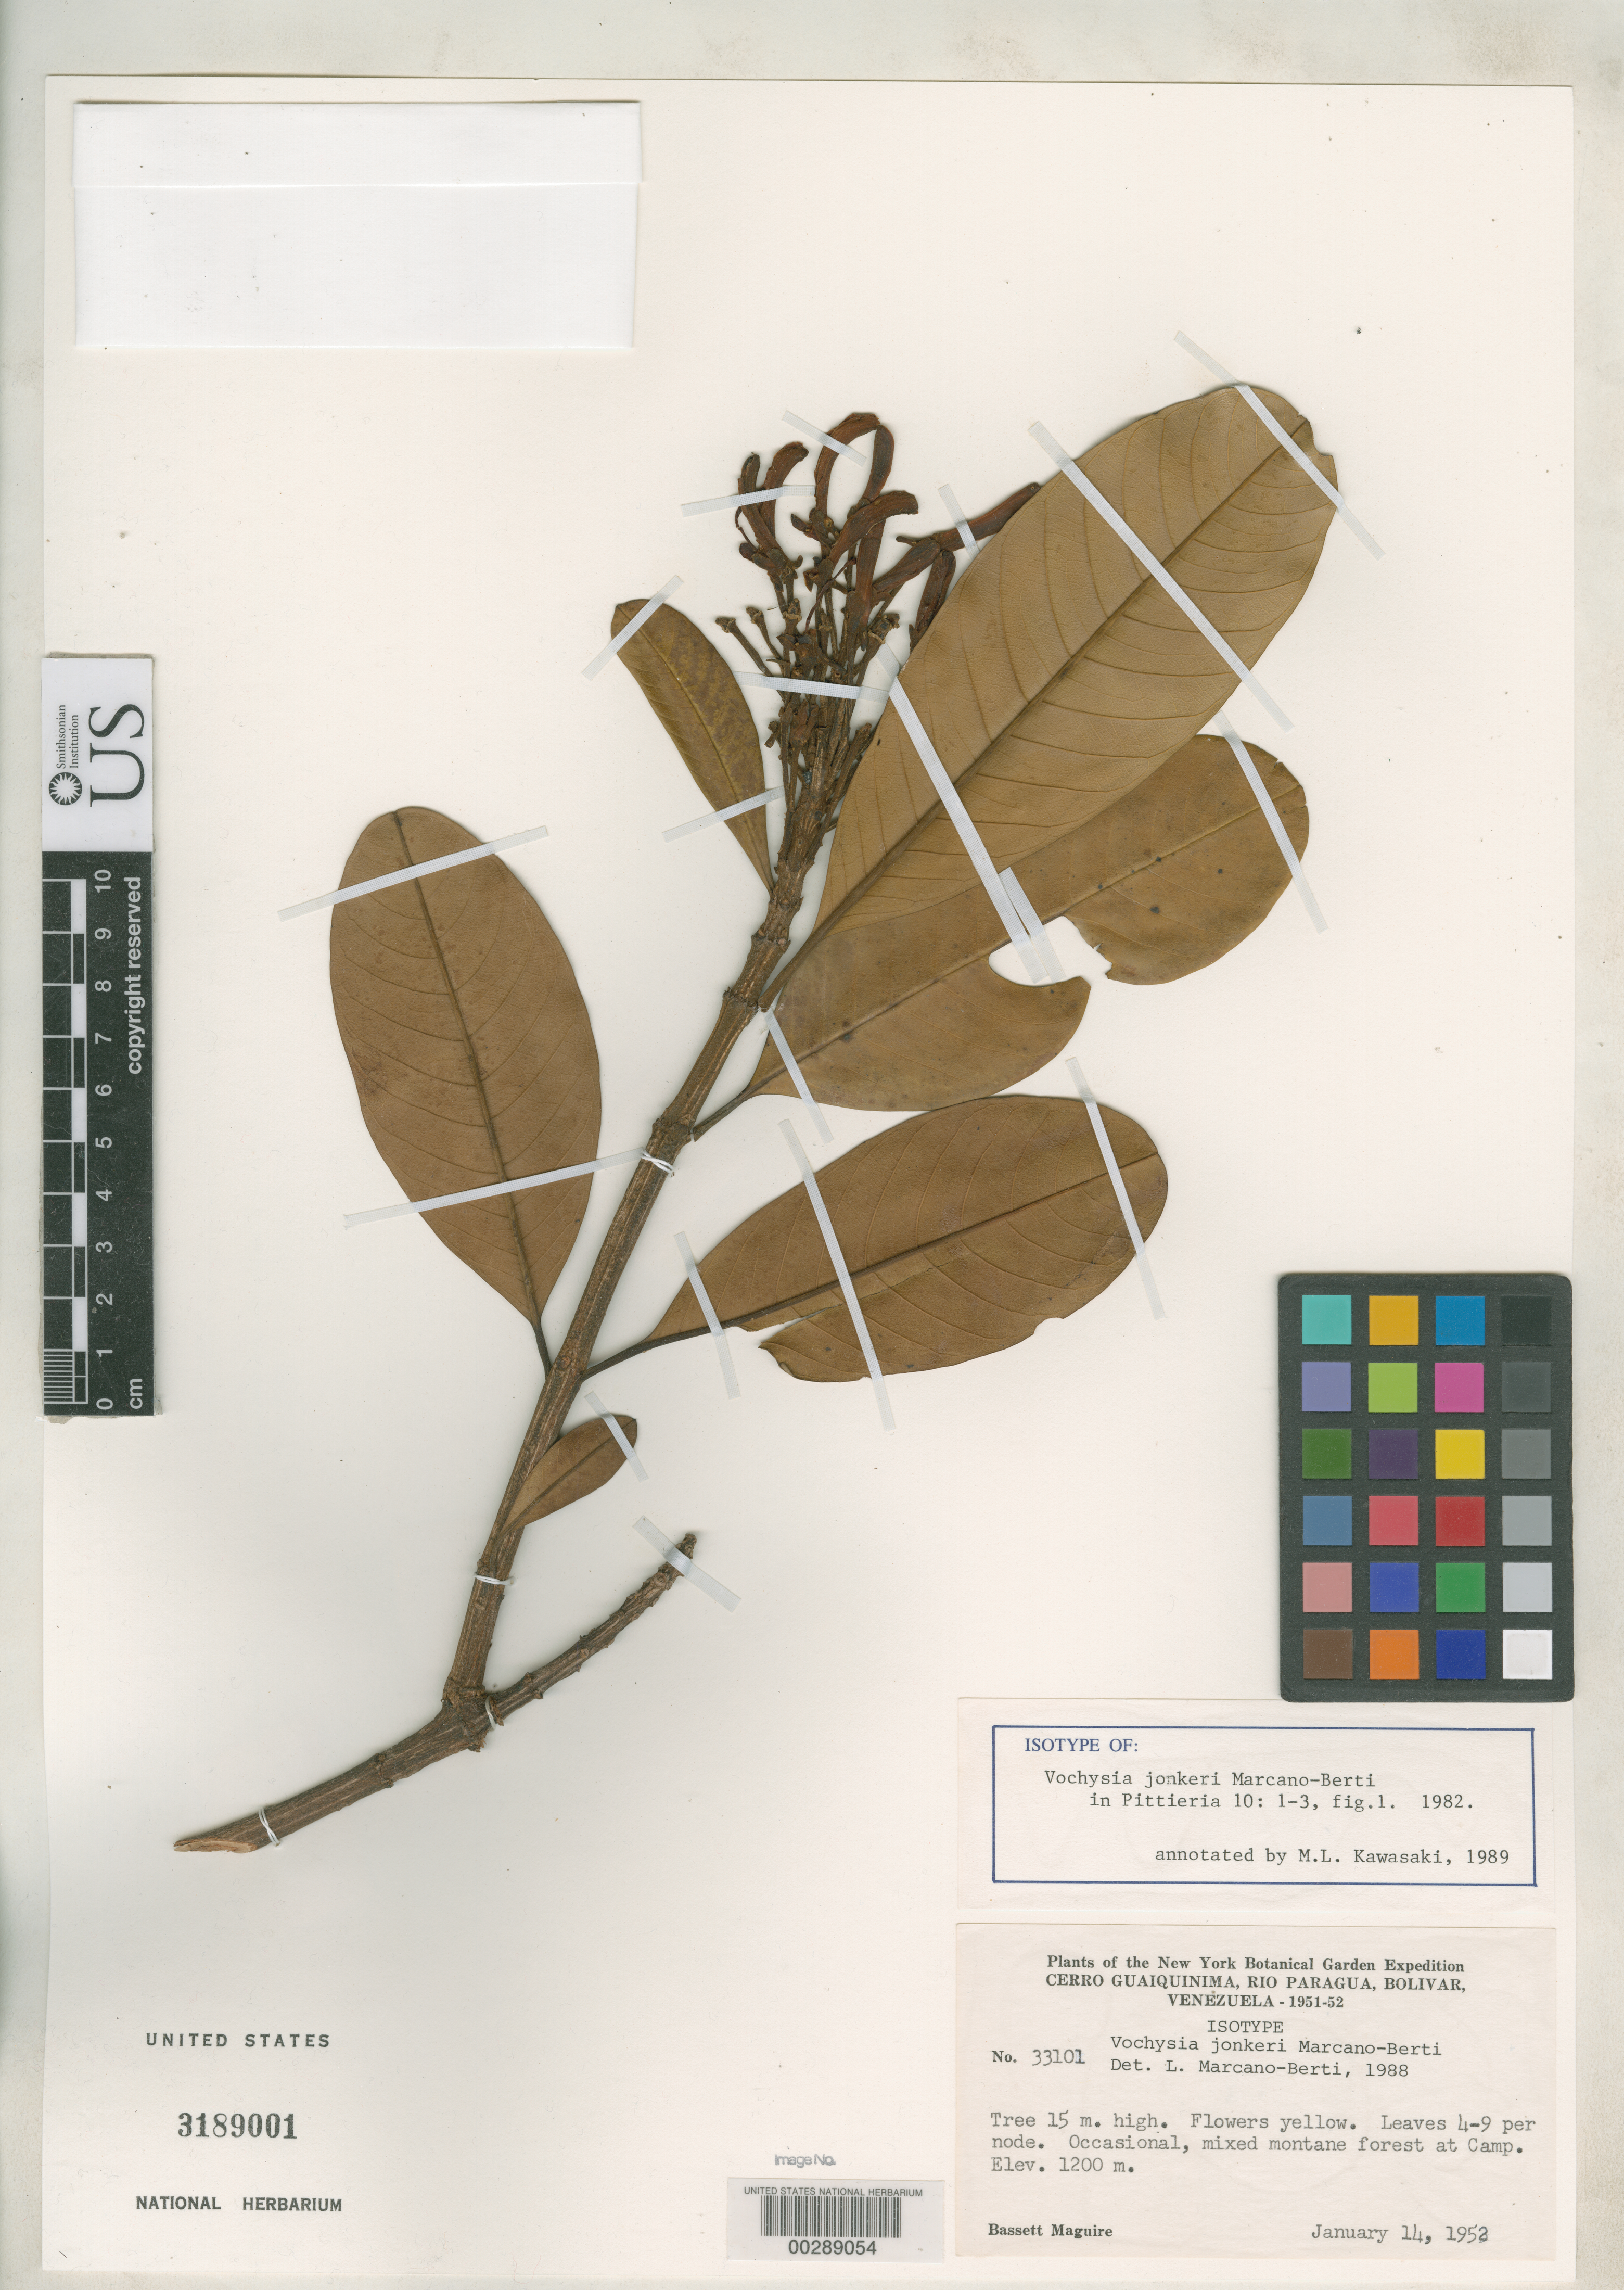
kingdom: Plantae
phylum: Tracheophyta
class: Magnoliopsida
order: Myrtales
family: Vochysiaceae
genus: Vochysia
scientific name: Vochysia jonkeri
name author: Marc.-Berti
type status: Isotype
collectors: B. Maguire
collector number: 33101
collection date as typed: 14 Jan 1952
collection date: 1952-01-14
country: Venezuela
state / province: Bolivar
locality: Cerro Guiaquinima, Rio Paragua, mixed mountain forest at camp.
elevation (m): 1200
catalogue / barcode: US 3189001